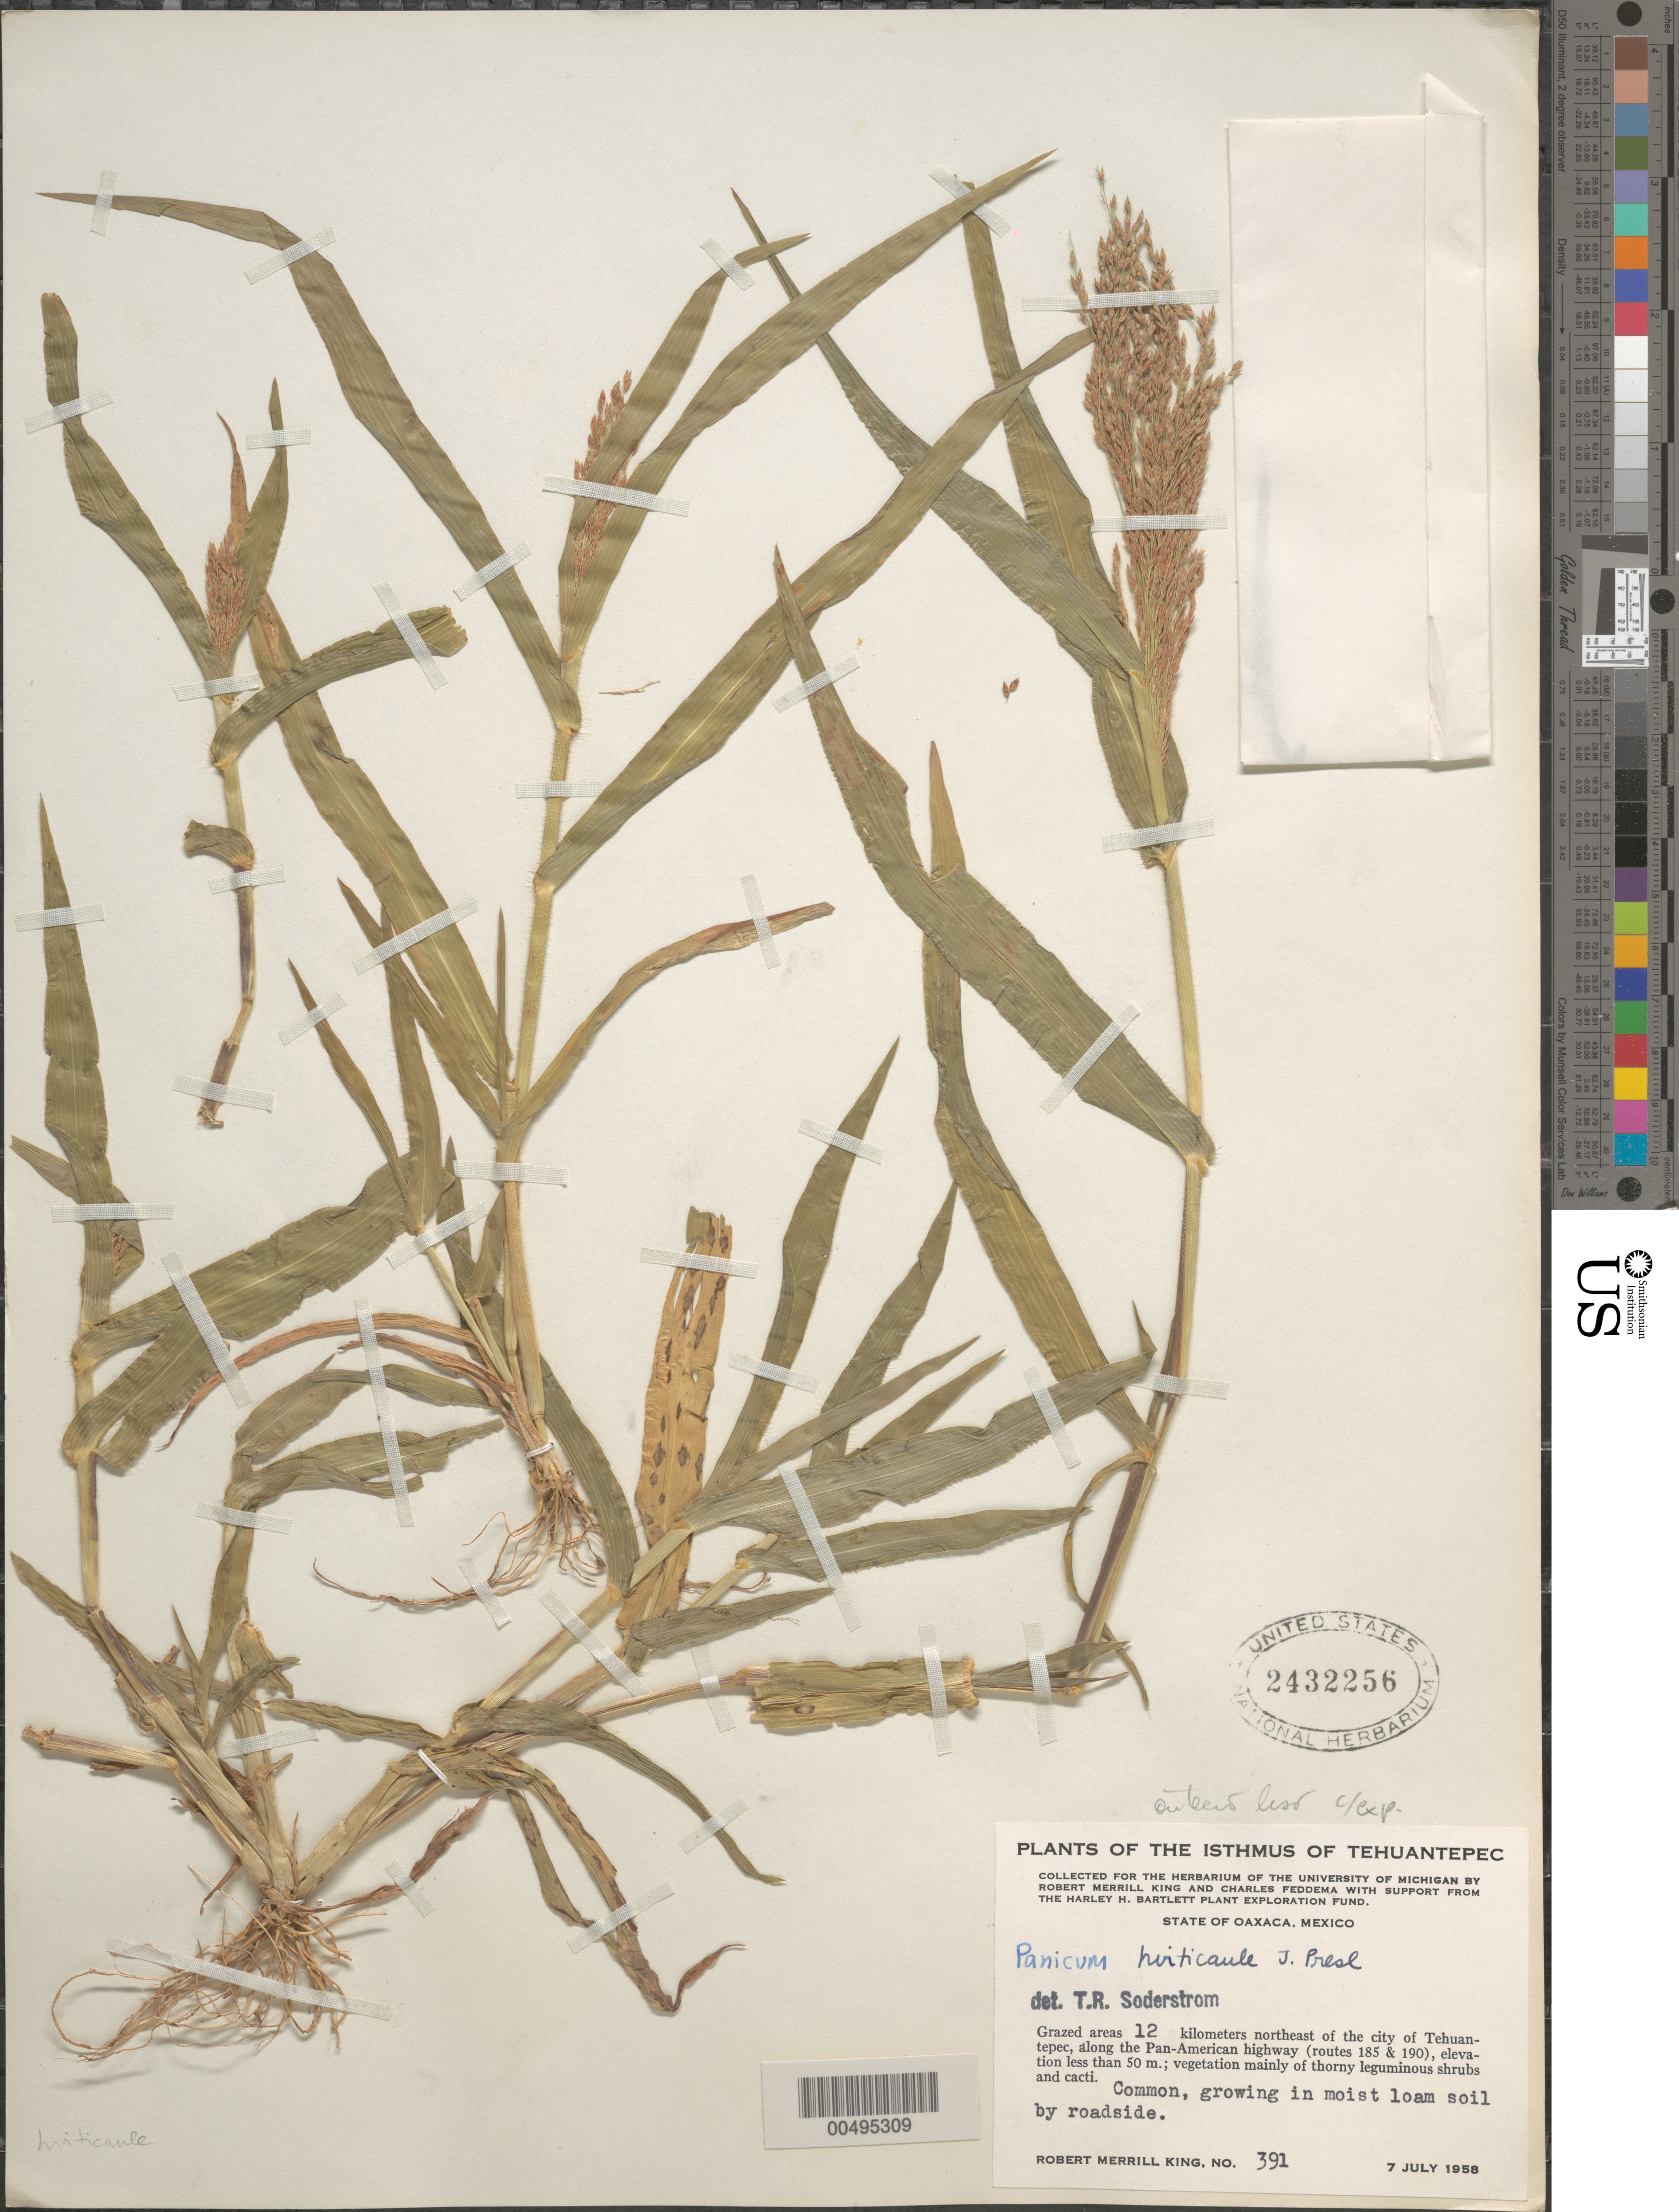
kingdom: Plantae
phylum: Tracheophyta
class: Liliopsida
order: Poales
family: Poaceae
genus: Panicum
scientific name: Panicum hirticaule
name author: J. Presl in C. Presl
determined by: Soderstrom, T. R.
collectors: R. M. King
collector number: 391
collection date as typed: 7 Jul 1958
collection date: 1958-07-07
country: Mexico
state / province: Oaxaca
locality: The Isthmus of Tehuantepec, 12 km NE of the city of Tehuantepec, along the Pan-American hwy (routes 185 & 190)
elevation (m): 0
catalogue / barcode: US 2432256